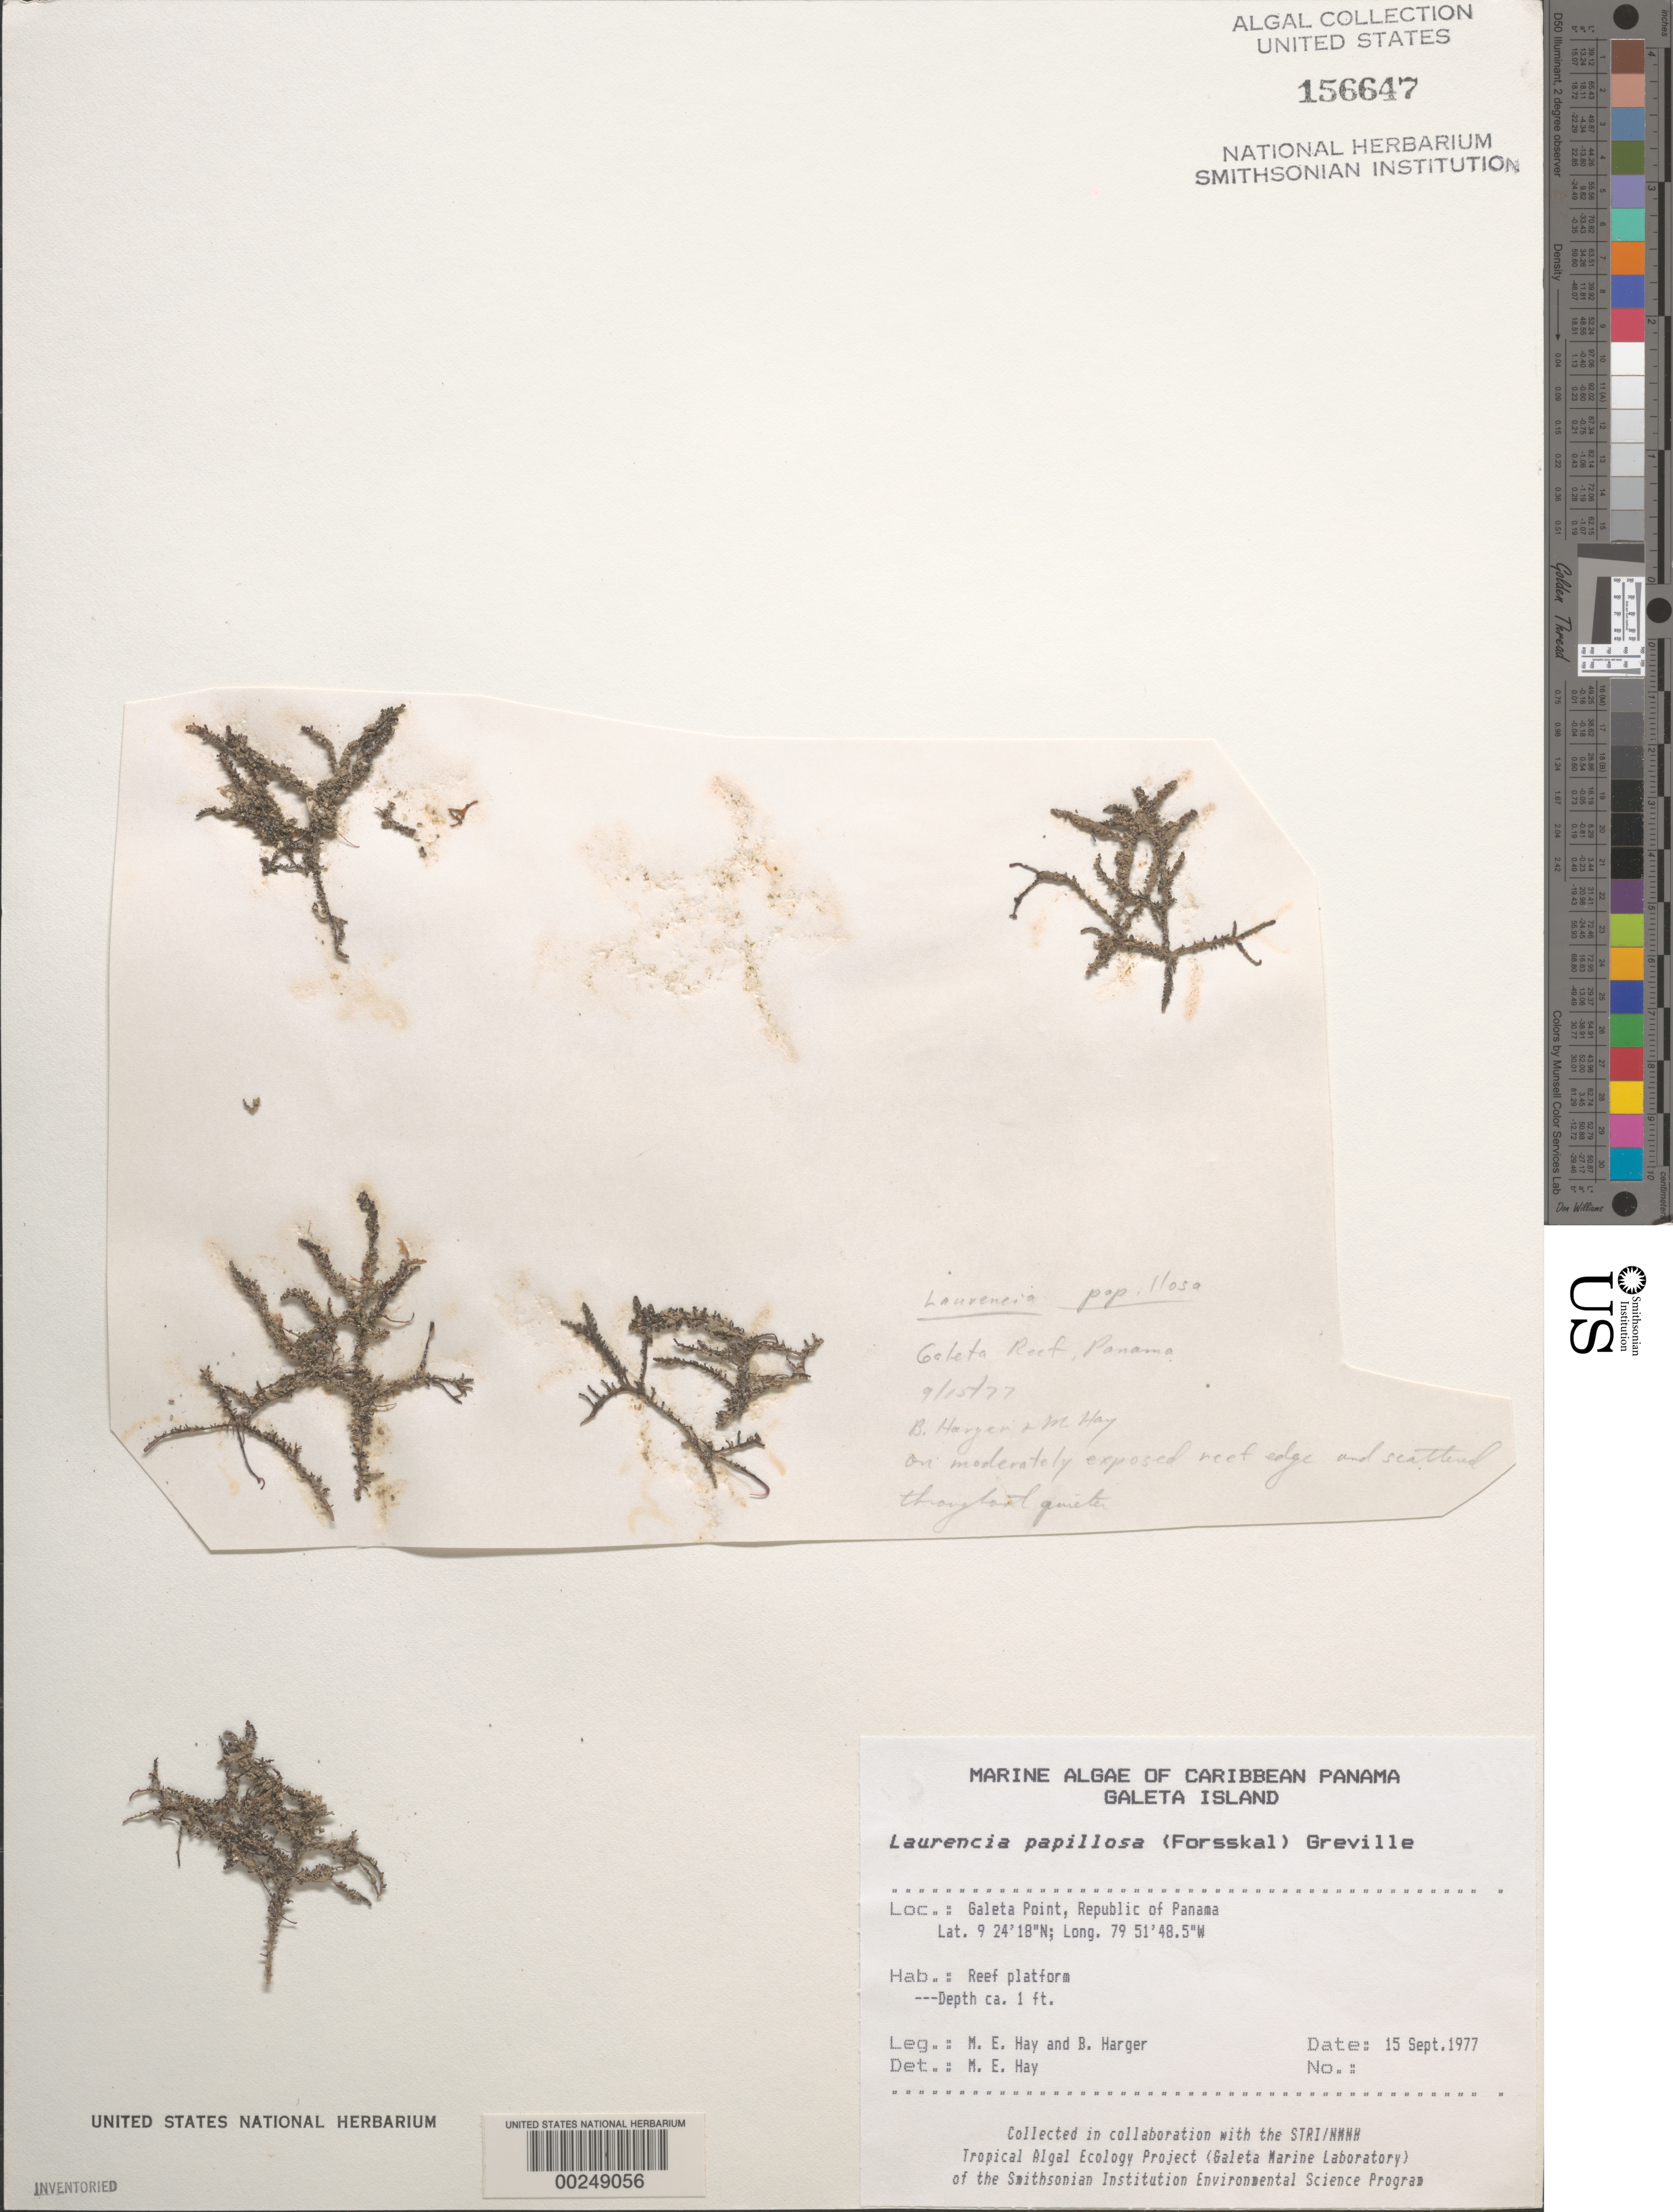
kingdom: Plantae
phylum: Rhodophyta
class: Florideophyceae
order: Ceramiales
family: Rhodomelaceae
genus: Palisada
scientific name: Palisada perforata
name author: (Bory) K.W. Nam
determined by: Algae name updating Project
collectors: M. E. Hay & B. W. Harger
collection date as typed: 15 Sep 1977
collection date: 1977-09-15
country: Panama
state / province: Colón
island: Galeta Island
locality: Galeta Point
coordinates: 9 24' 18" N, 79 51' 48.5" W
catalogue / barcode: US 156647